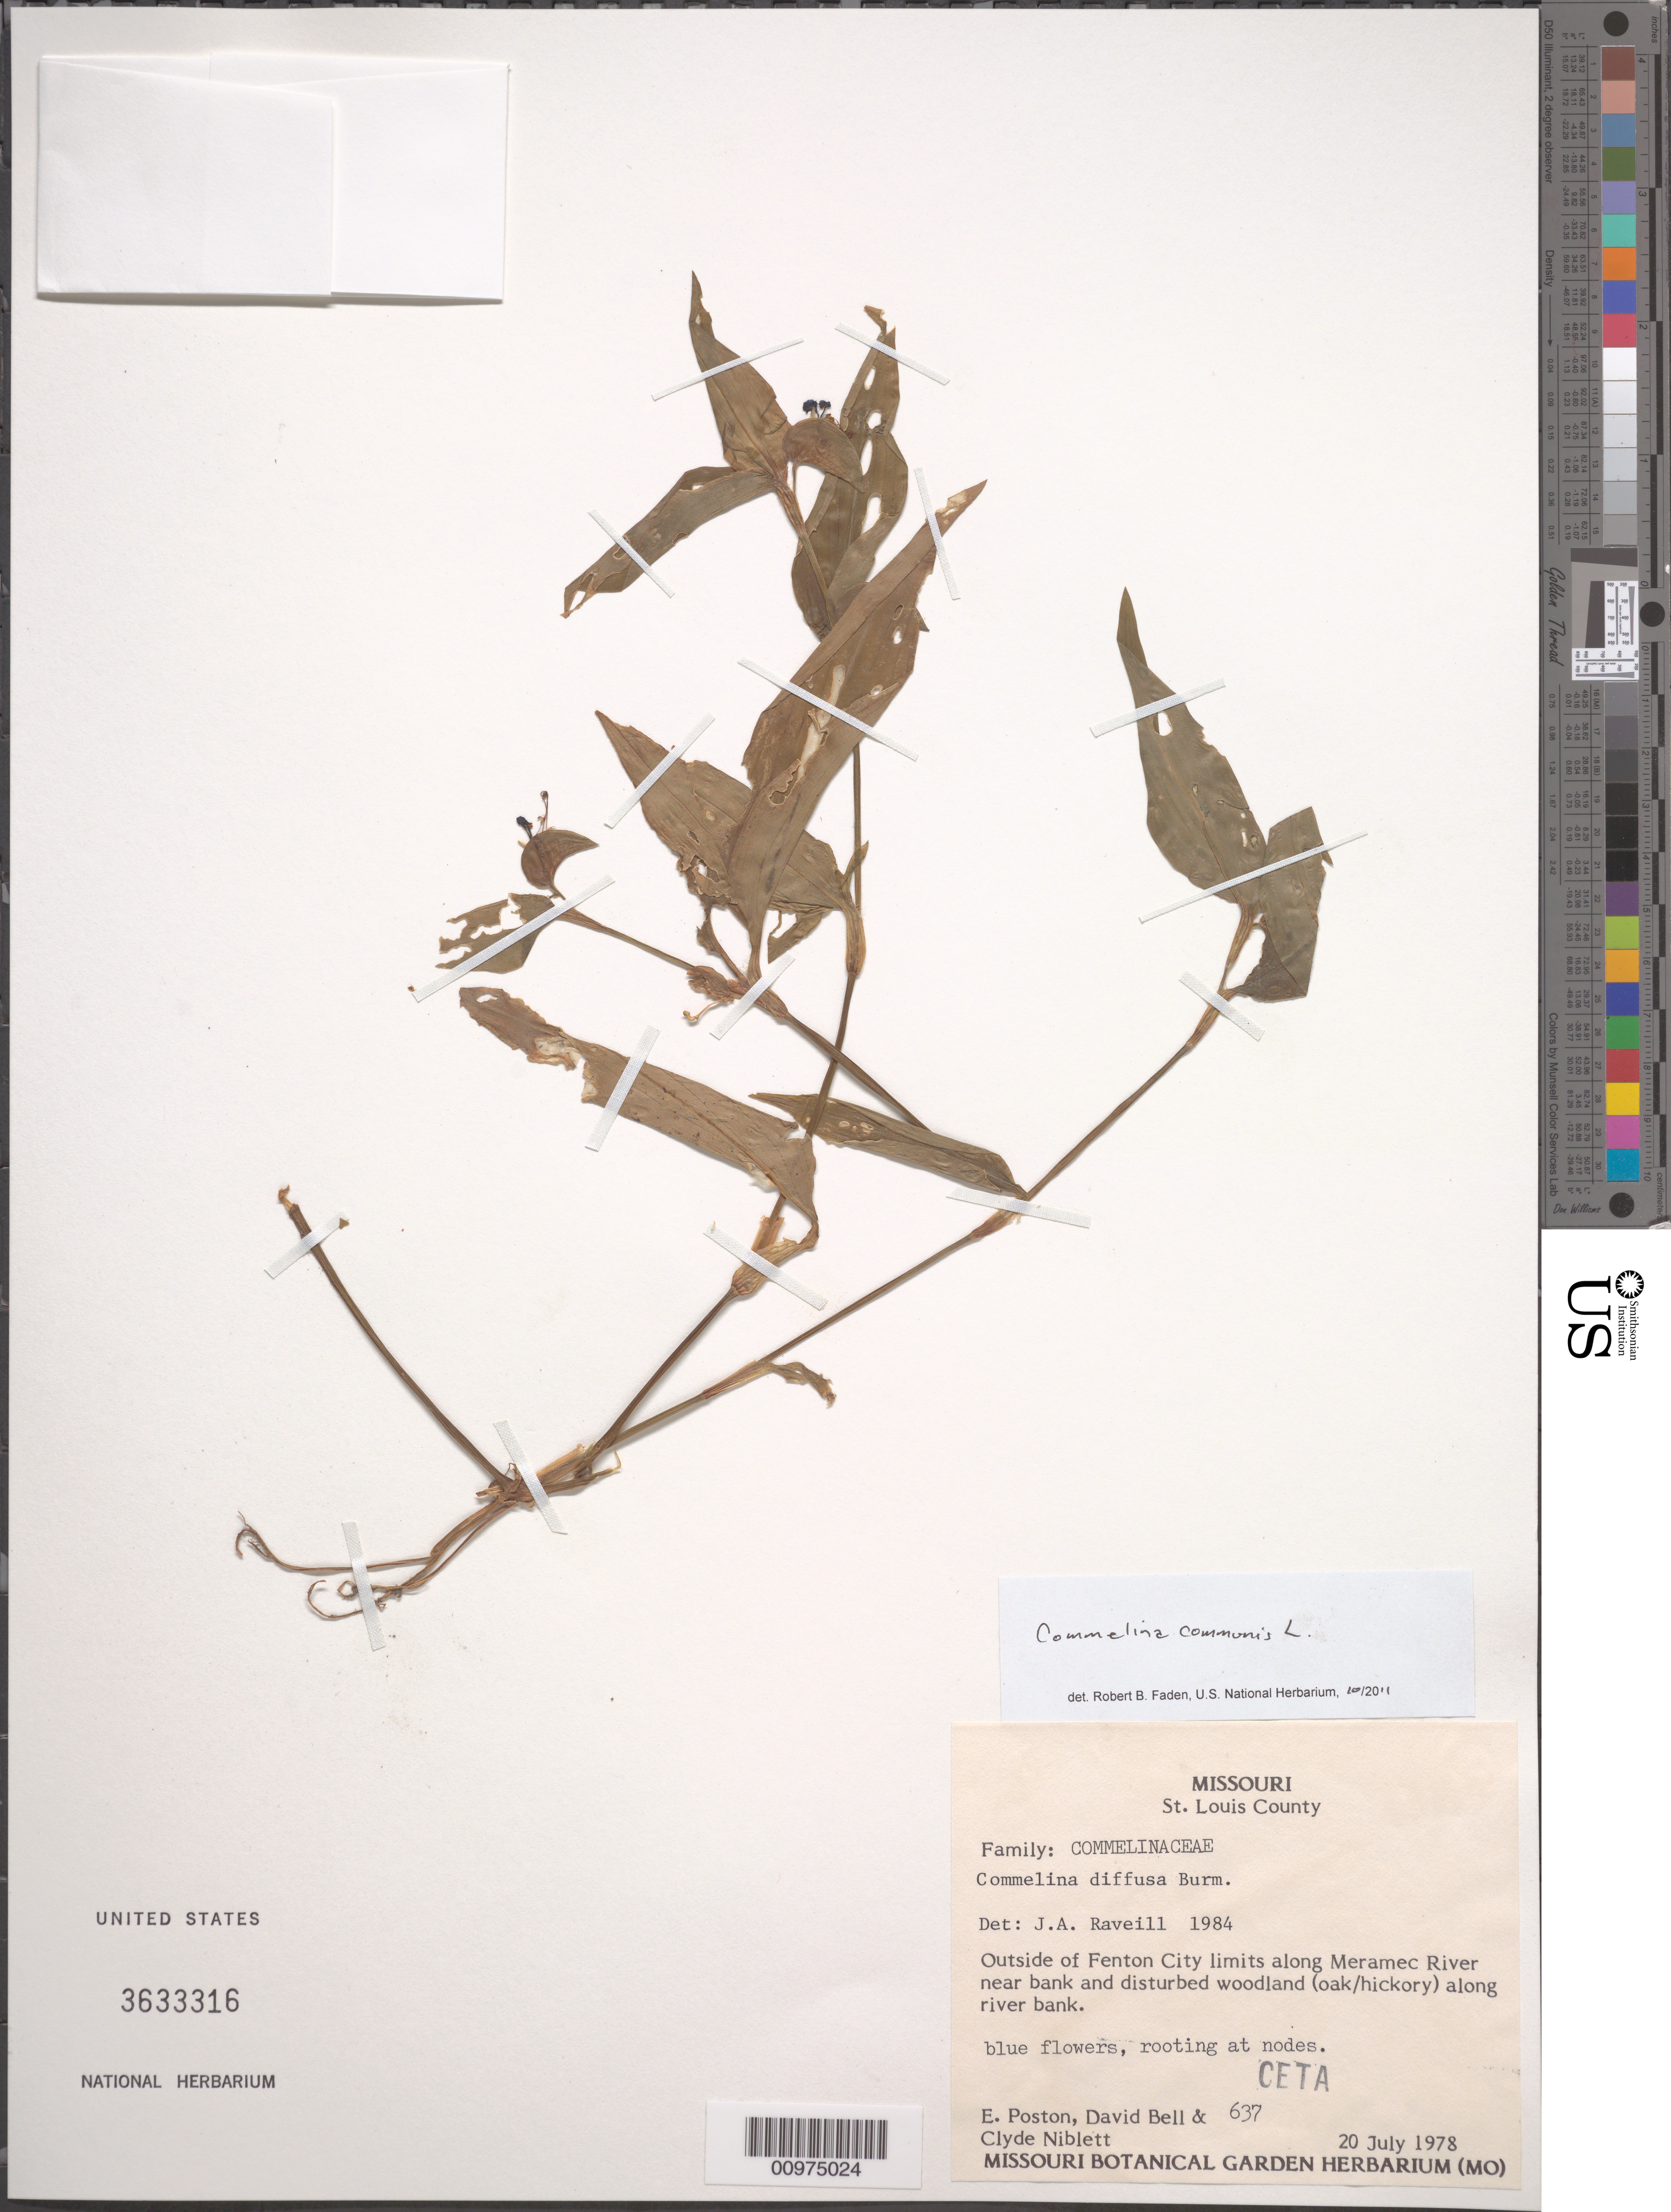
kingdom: Plantae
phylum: Tracheophyta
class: Liliopsida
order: Commelinales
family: Commelinaceae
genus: Commelina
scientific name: Commelina communis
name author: L.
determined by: Faden, Robert B., (US), Smithsonian Institution - National Museum of Natural History (UNITED STATES)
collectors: E. Poston et al.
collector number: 637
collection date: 1978-07-20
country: United States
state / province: Missouri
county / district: Saint Louis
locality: Outside of Fenton City limits along Meramec River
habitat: Outside of Fenton City limits along Meramec River near bank and disturbed woodlland (oak/hickory) along river bank.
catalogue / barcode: US 3633316